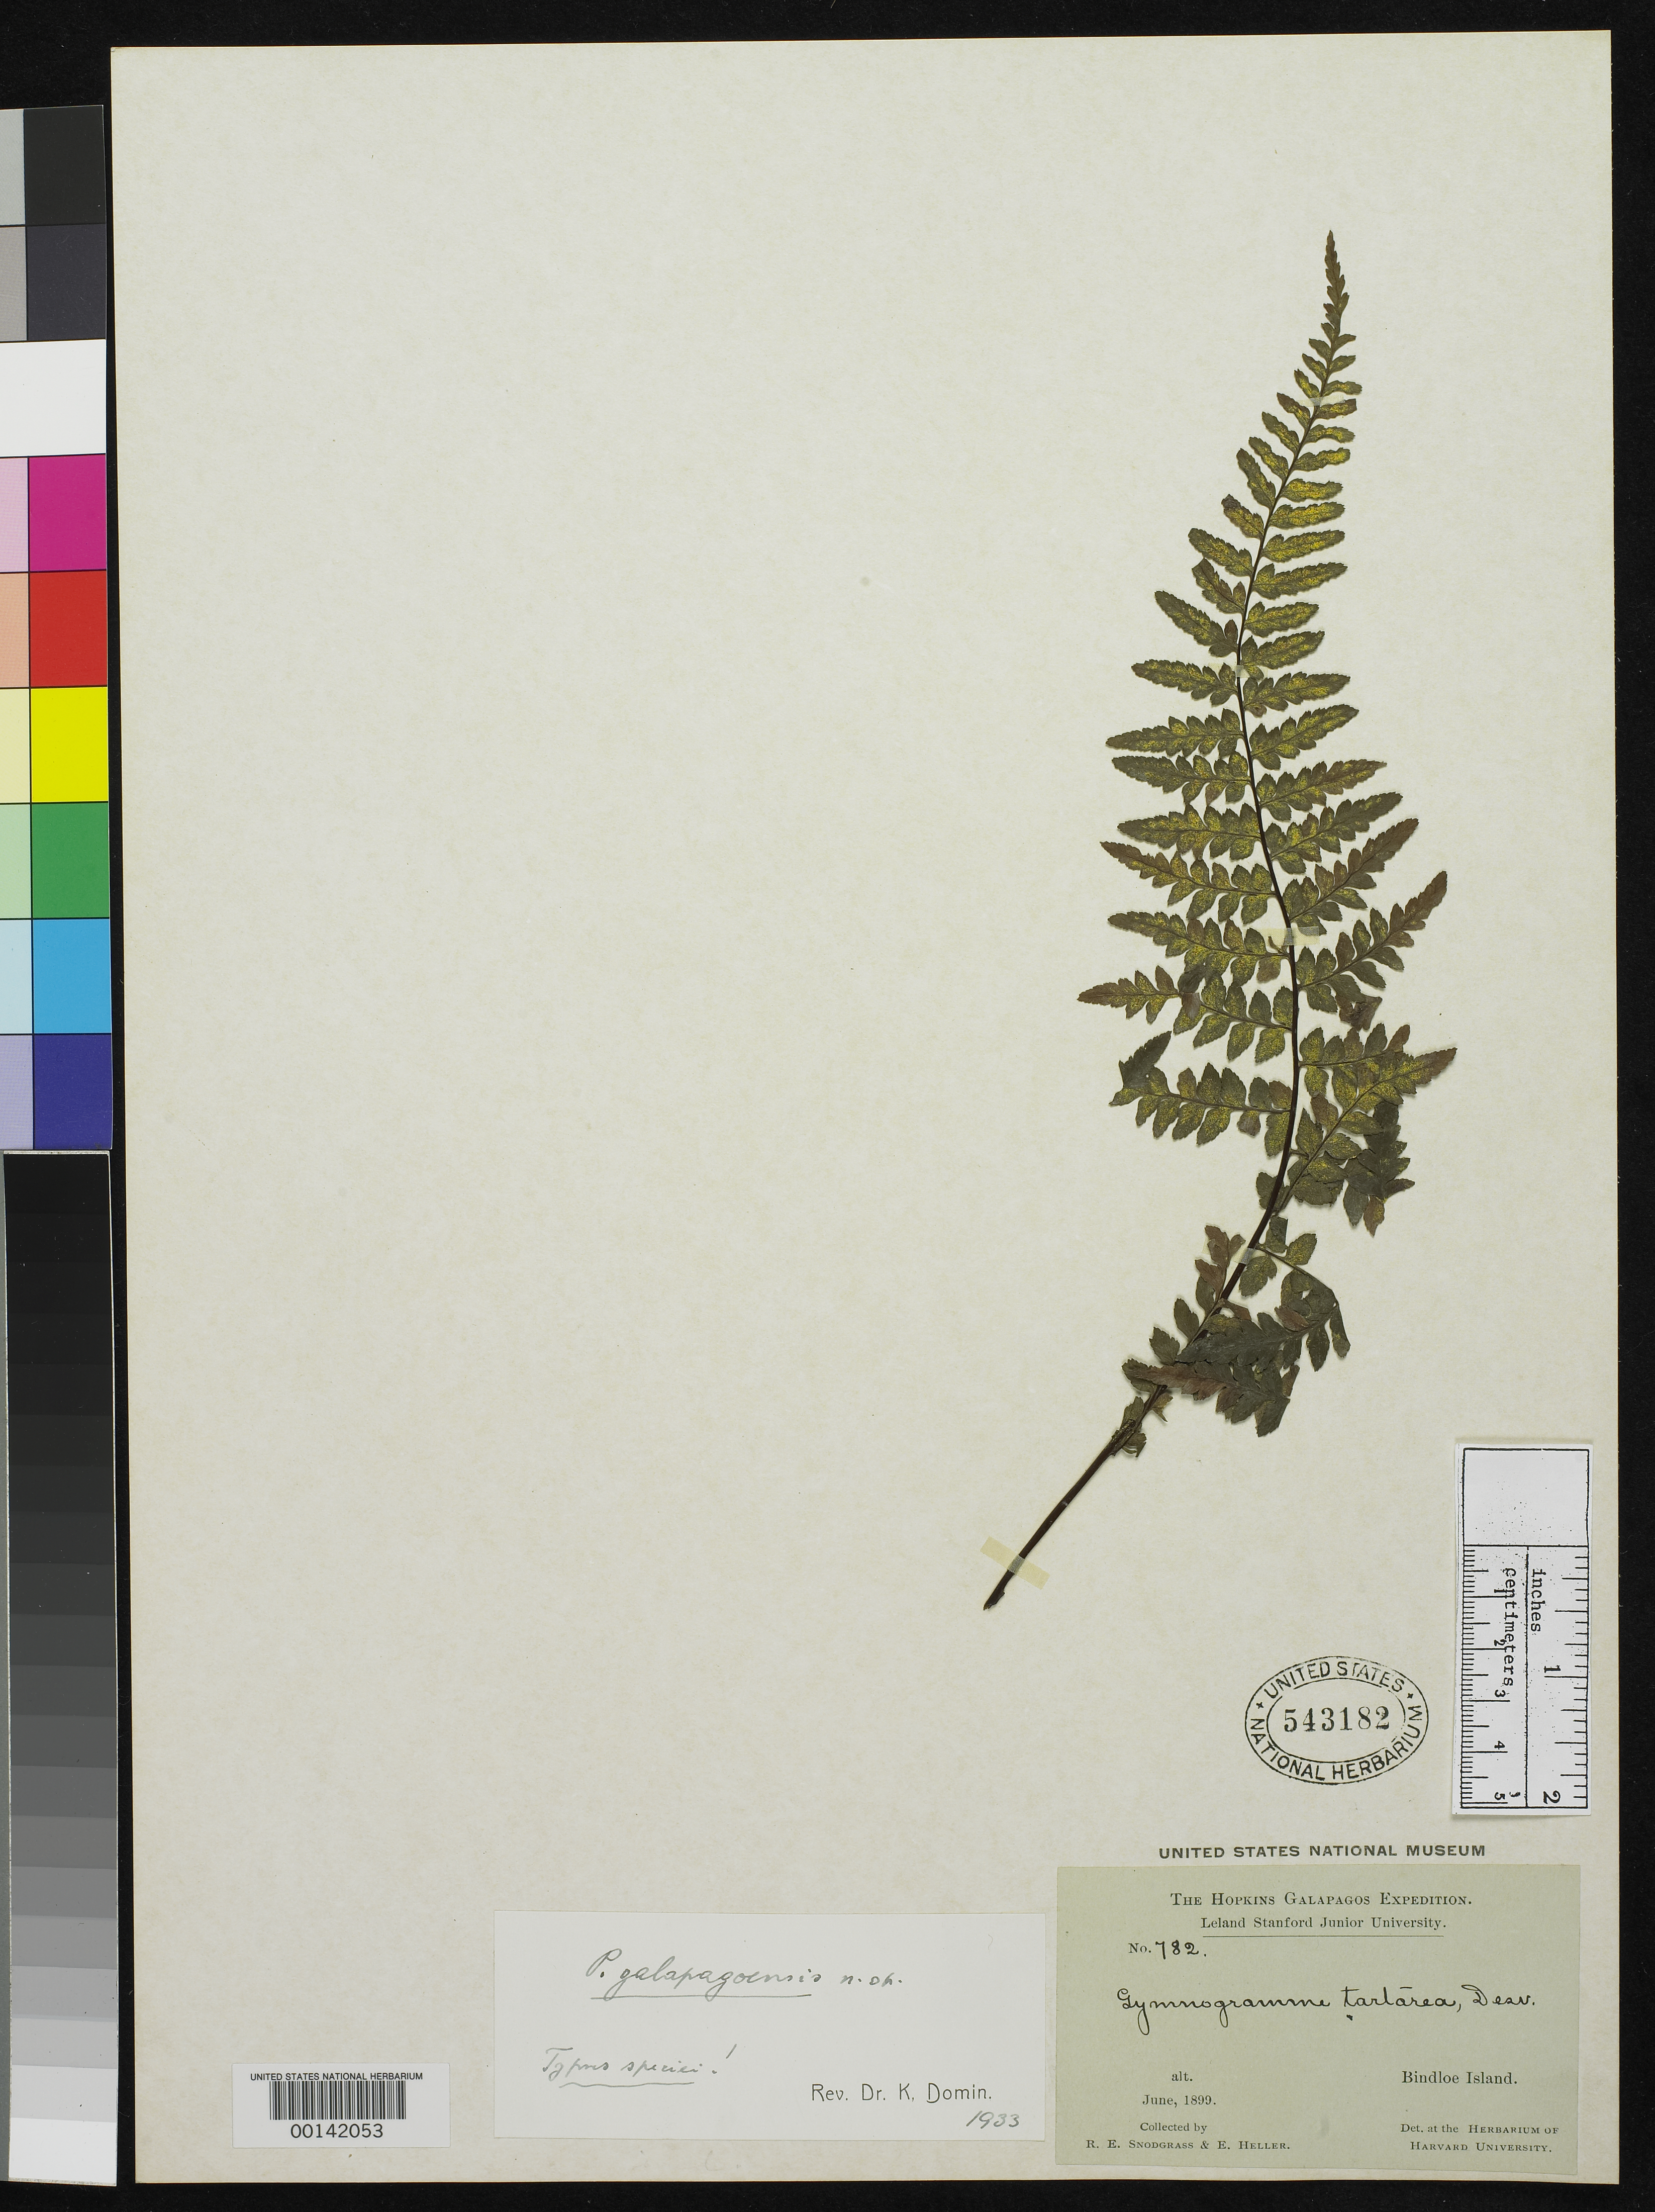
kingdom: Plantae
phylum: Tracheophyta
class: Polypodiopsida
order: Polypodiales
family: Pteridaceae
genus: Pityrogramma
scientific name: Pityrogramma galapogoensis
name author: Domin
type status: Type Collection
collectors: R. E. Snodgrass & E. G. Heller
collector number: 782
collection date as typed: Jun 1899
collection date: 1899-06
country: Ecuador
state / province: Colón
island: Marchena [Bindloe]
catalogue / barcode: US 543182